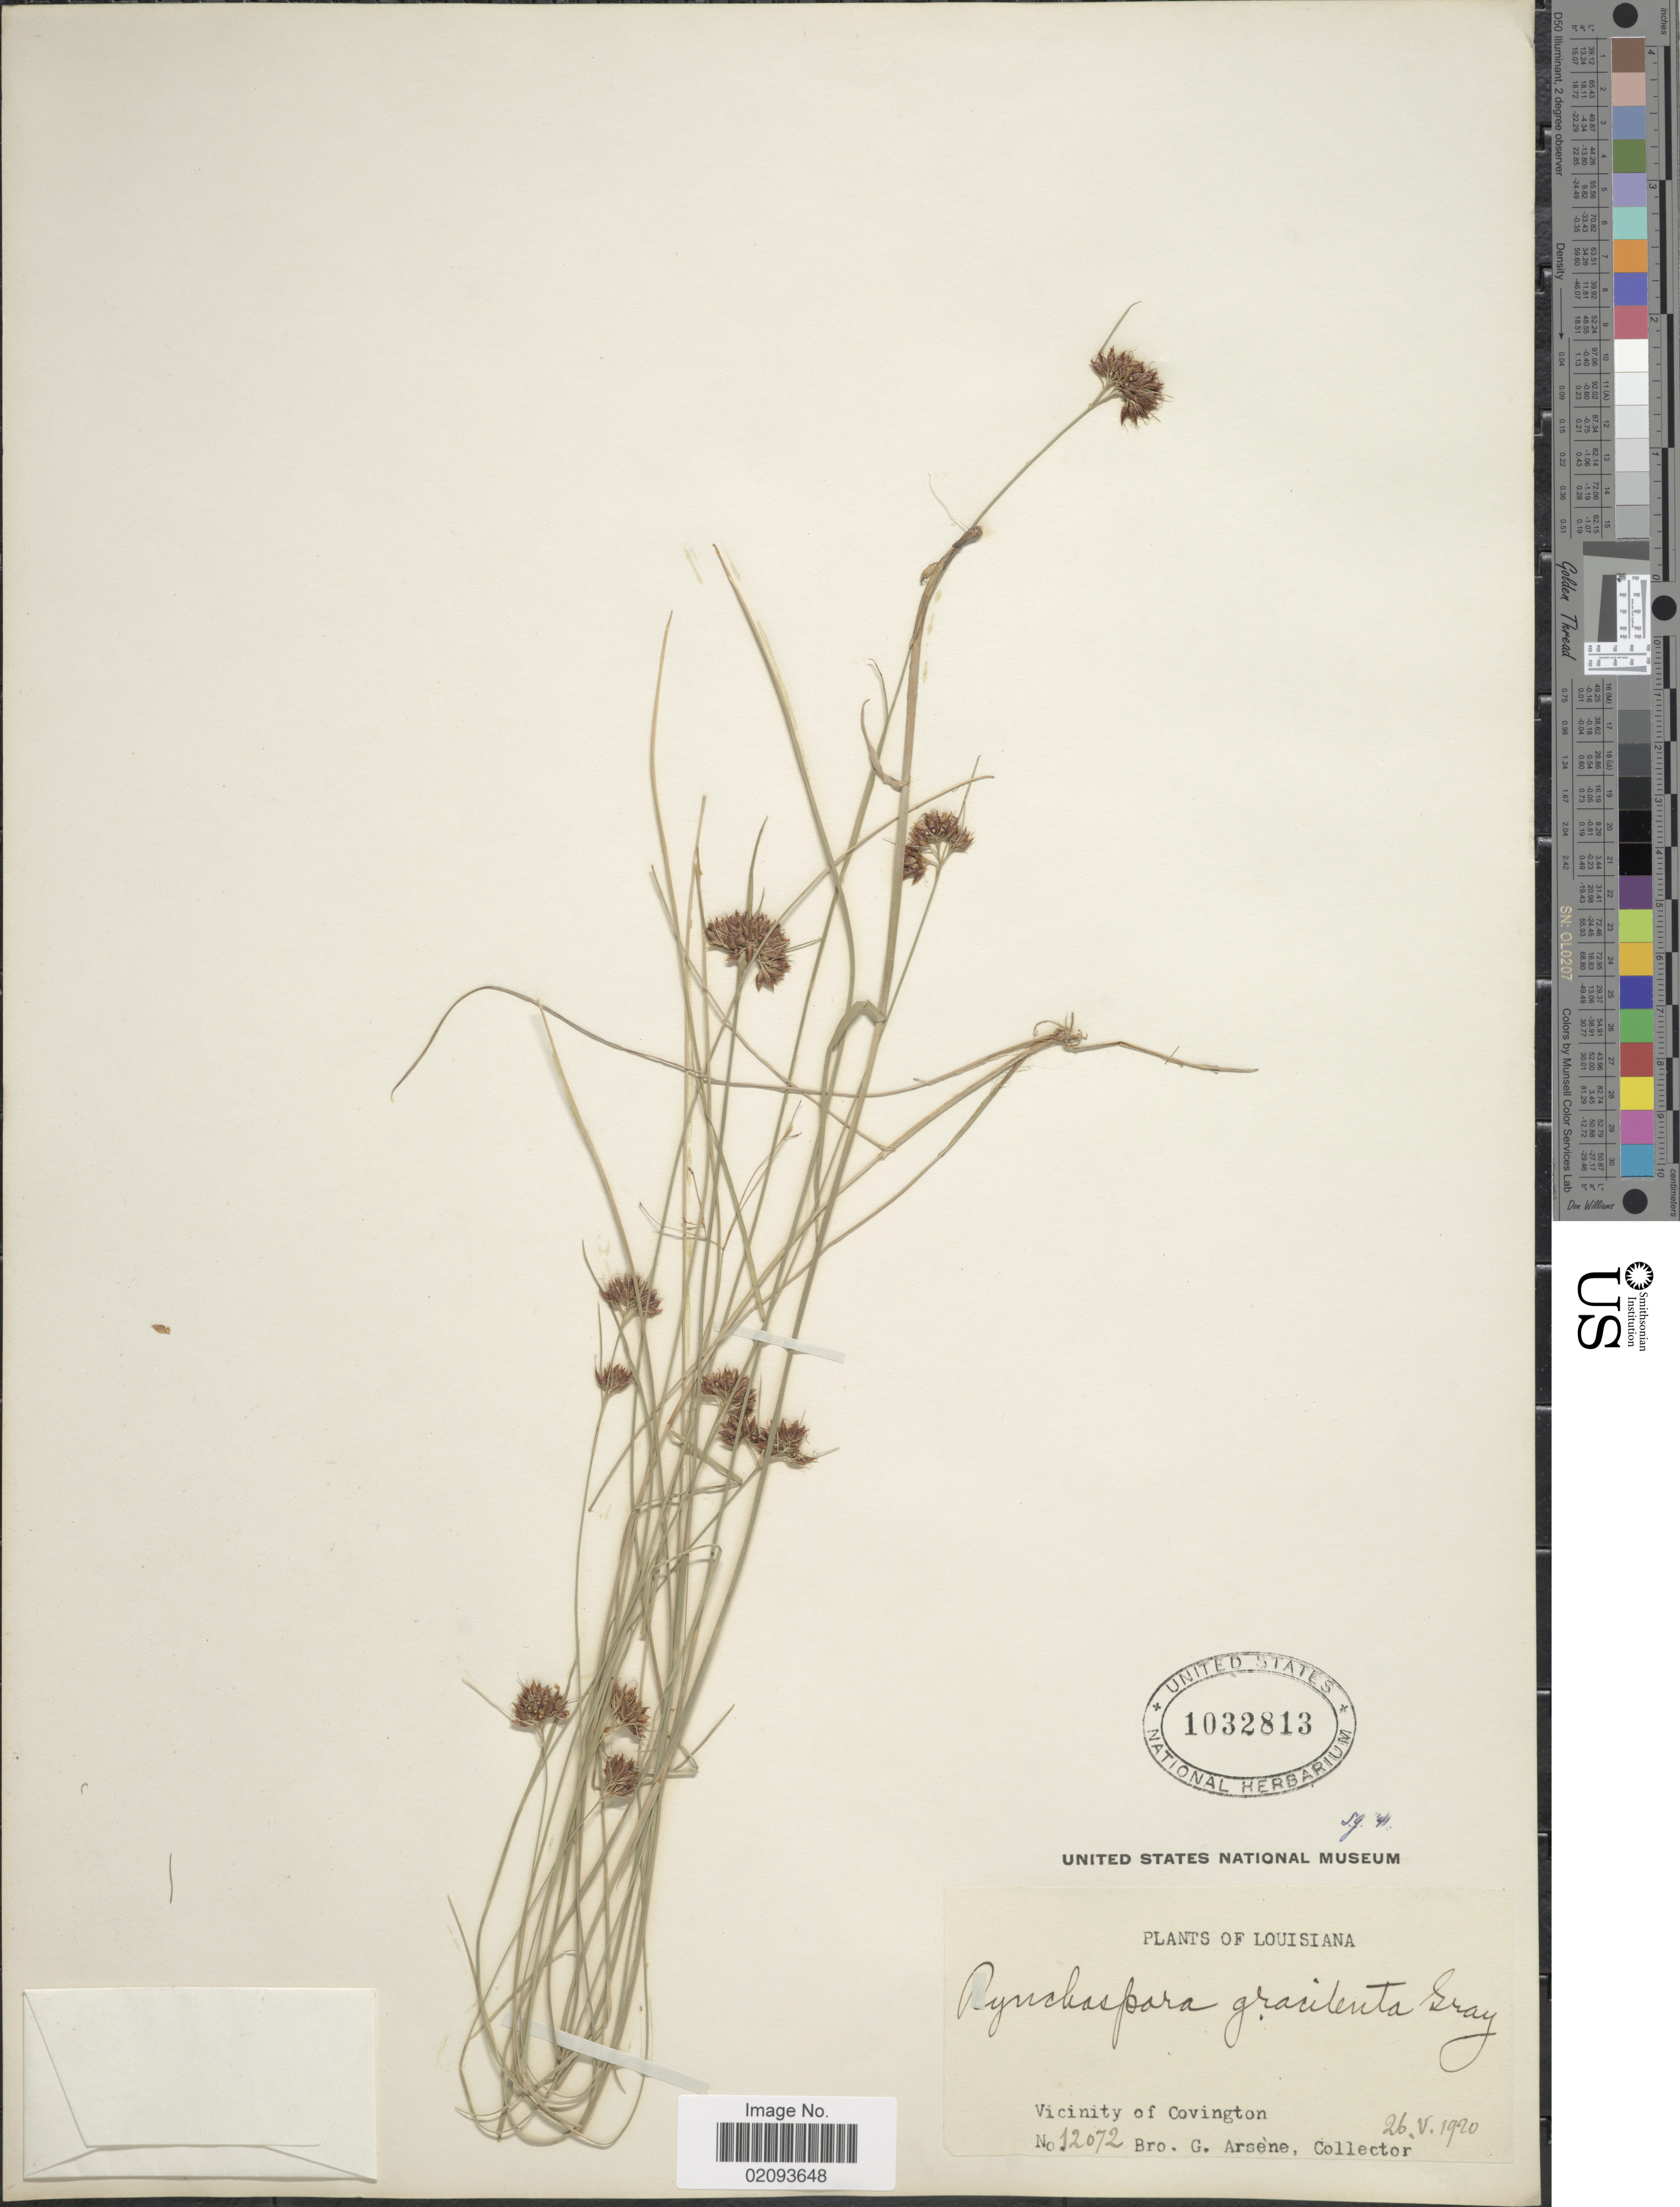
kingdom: Plantae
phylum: Tracheophyta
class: Liliopsida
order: Poales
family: Cyperaceae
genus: Rhynchospora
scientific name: Rhynchospora gracilenta A. Gray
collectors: Bro. G. Arsène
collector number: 12072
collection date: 1920-05-26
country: United States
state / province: Louisiana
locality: Vicinity of Covington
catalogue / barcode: US 1032813